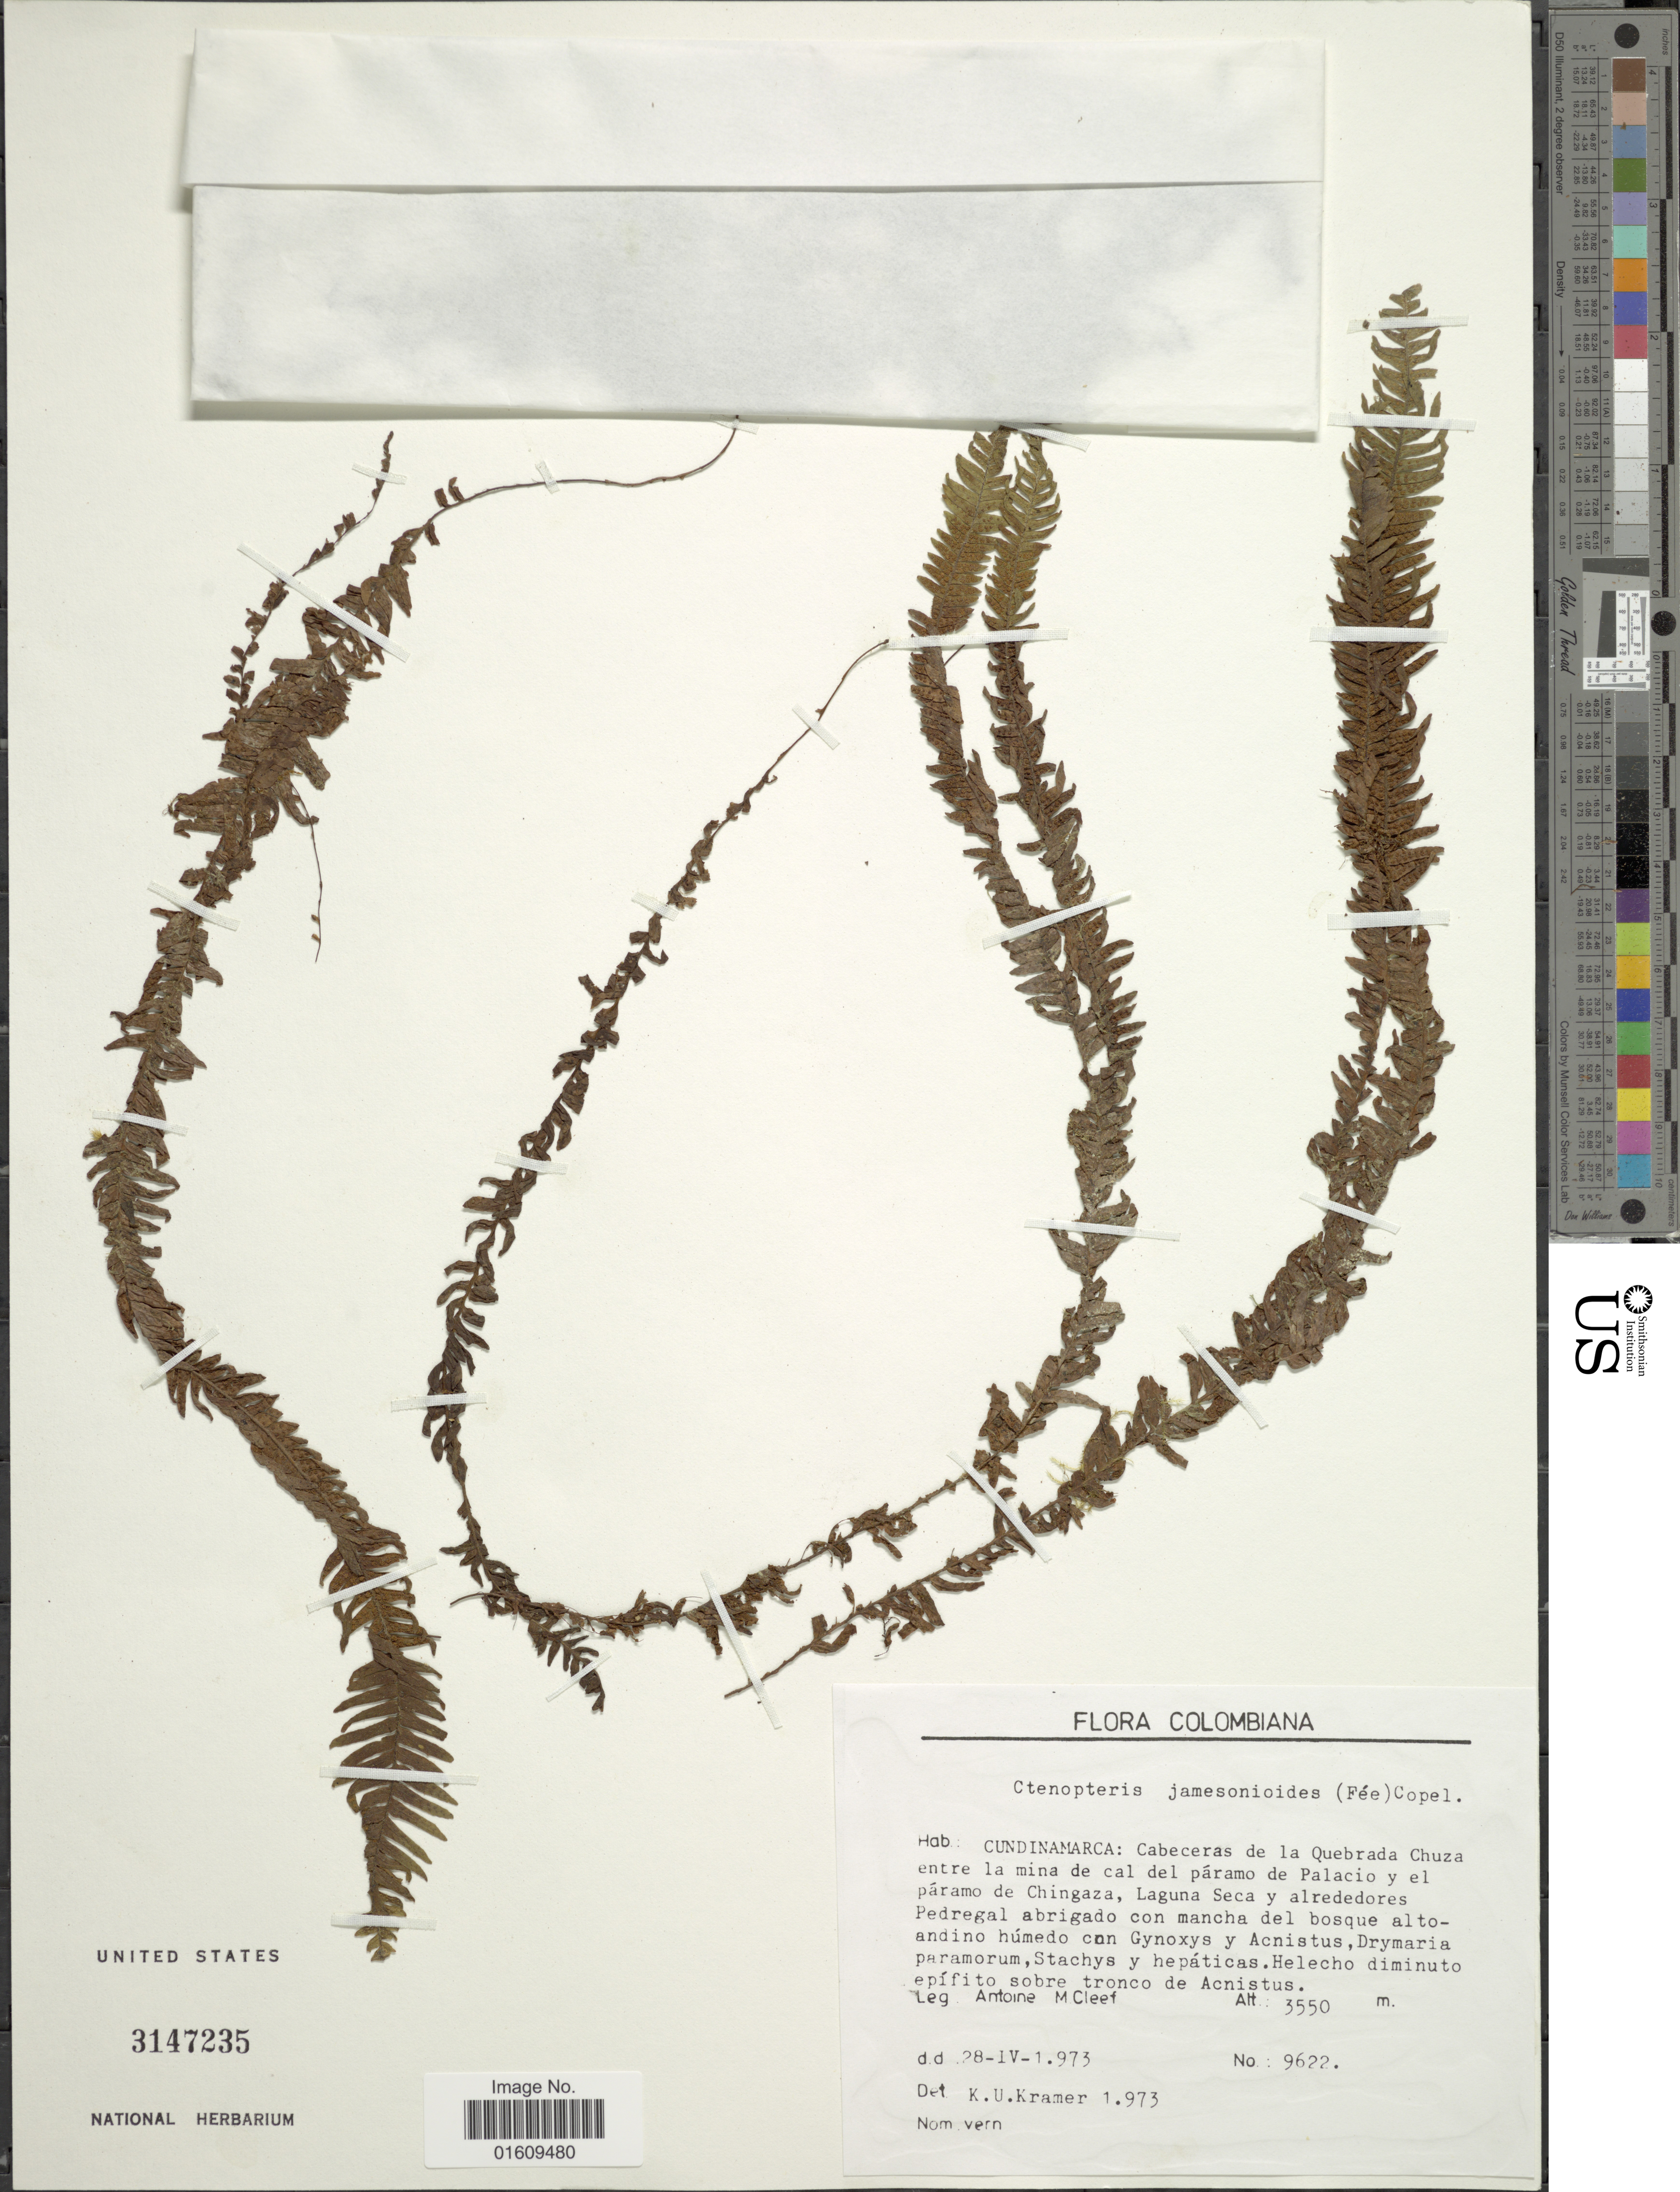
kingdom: Plantae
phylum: Tracheophyta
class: Polypodiopsida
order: Polypodiales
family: Polypodiaceae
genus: Galactodenia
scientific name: Galactodenia subscabra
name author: (Klotzsch) Sundue & Labiak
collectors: A. M. Cleef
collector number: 9622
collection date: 1973-04-28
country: Colombia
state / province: Cundinamarca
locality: Colombiana, Cundinamarca: Cabeceras de la Quebrada Chuza entre la mina de cal del páramo de Palacio y el páramo de Chingaza, Laguna Seca y alrededores Pedregal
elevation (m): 3550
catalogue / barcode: US 3147235